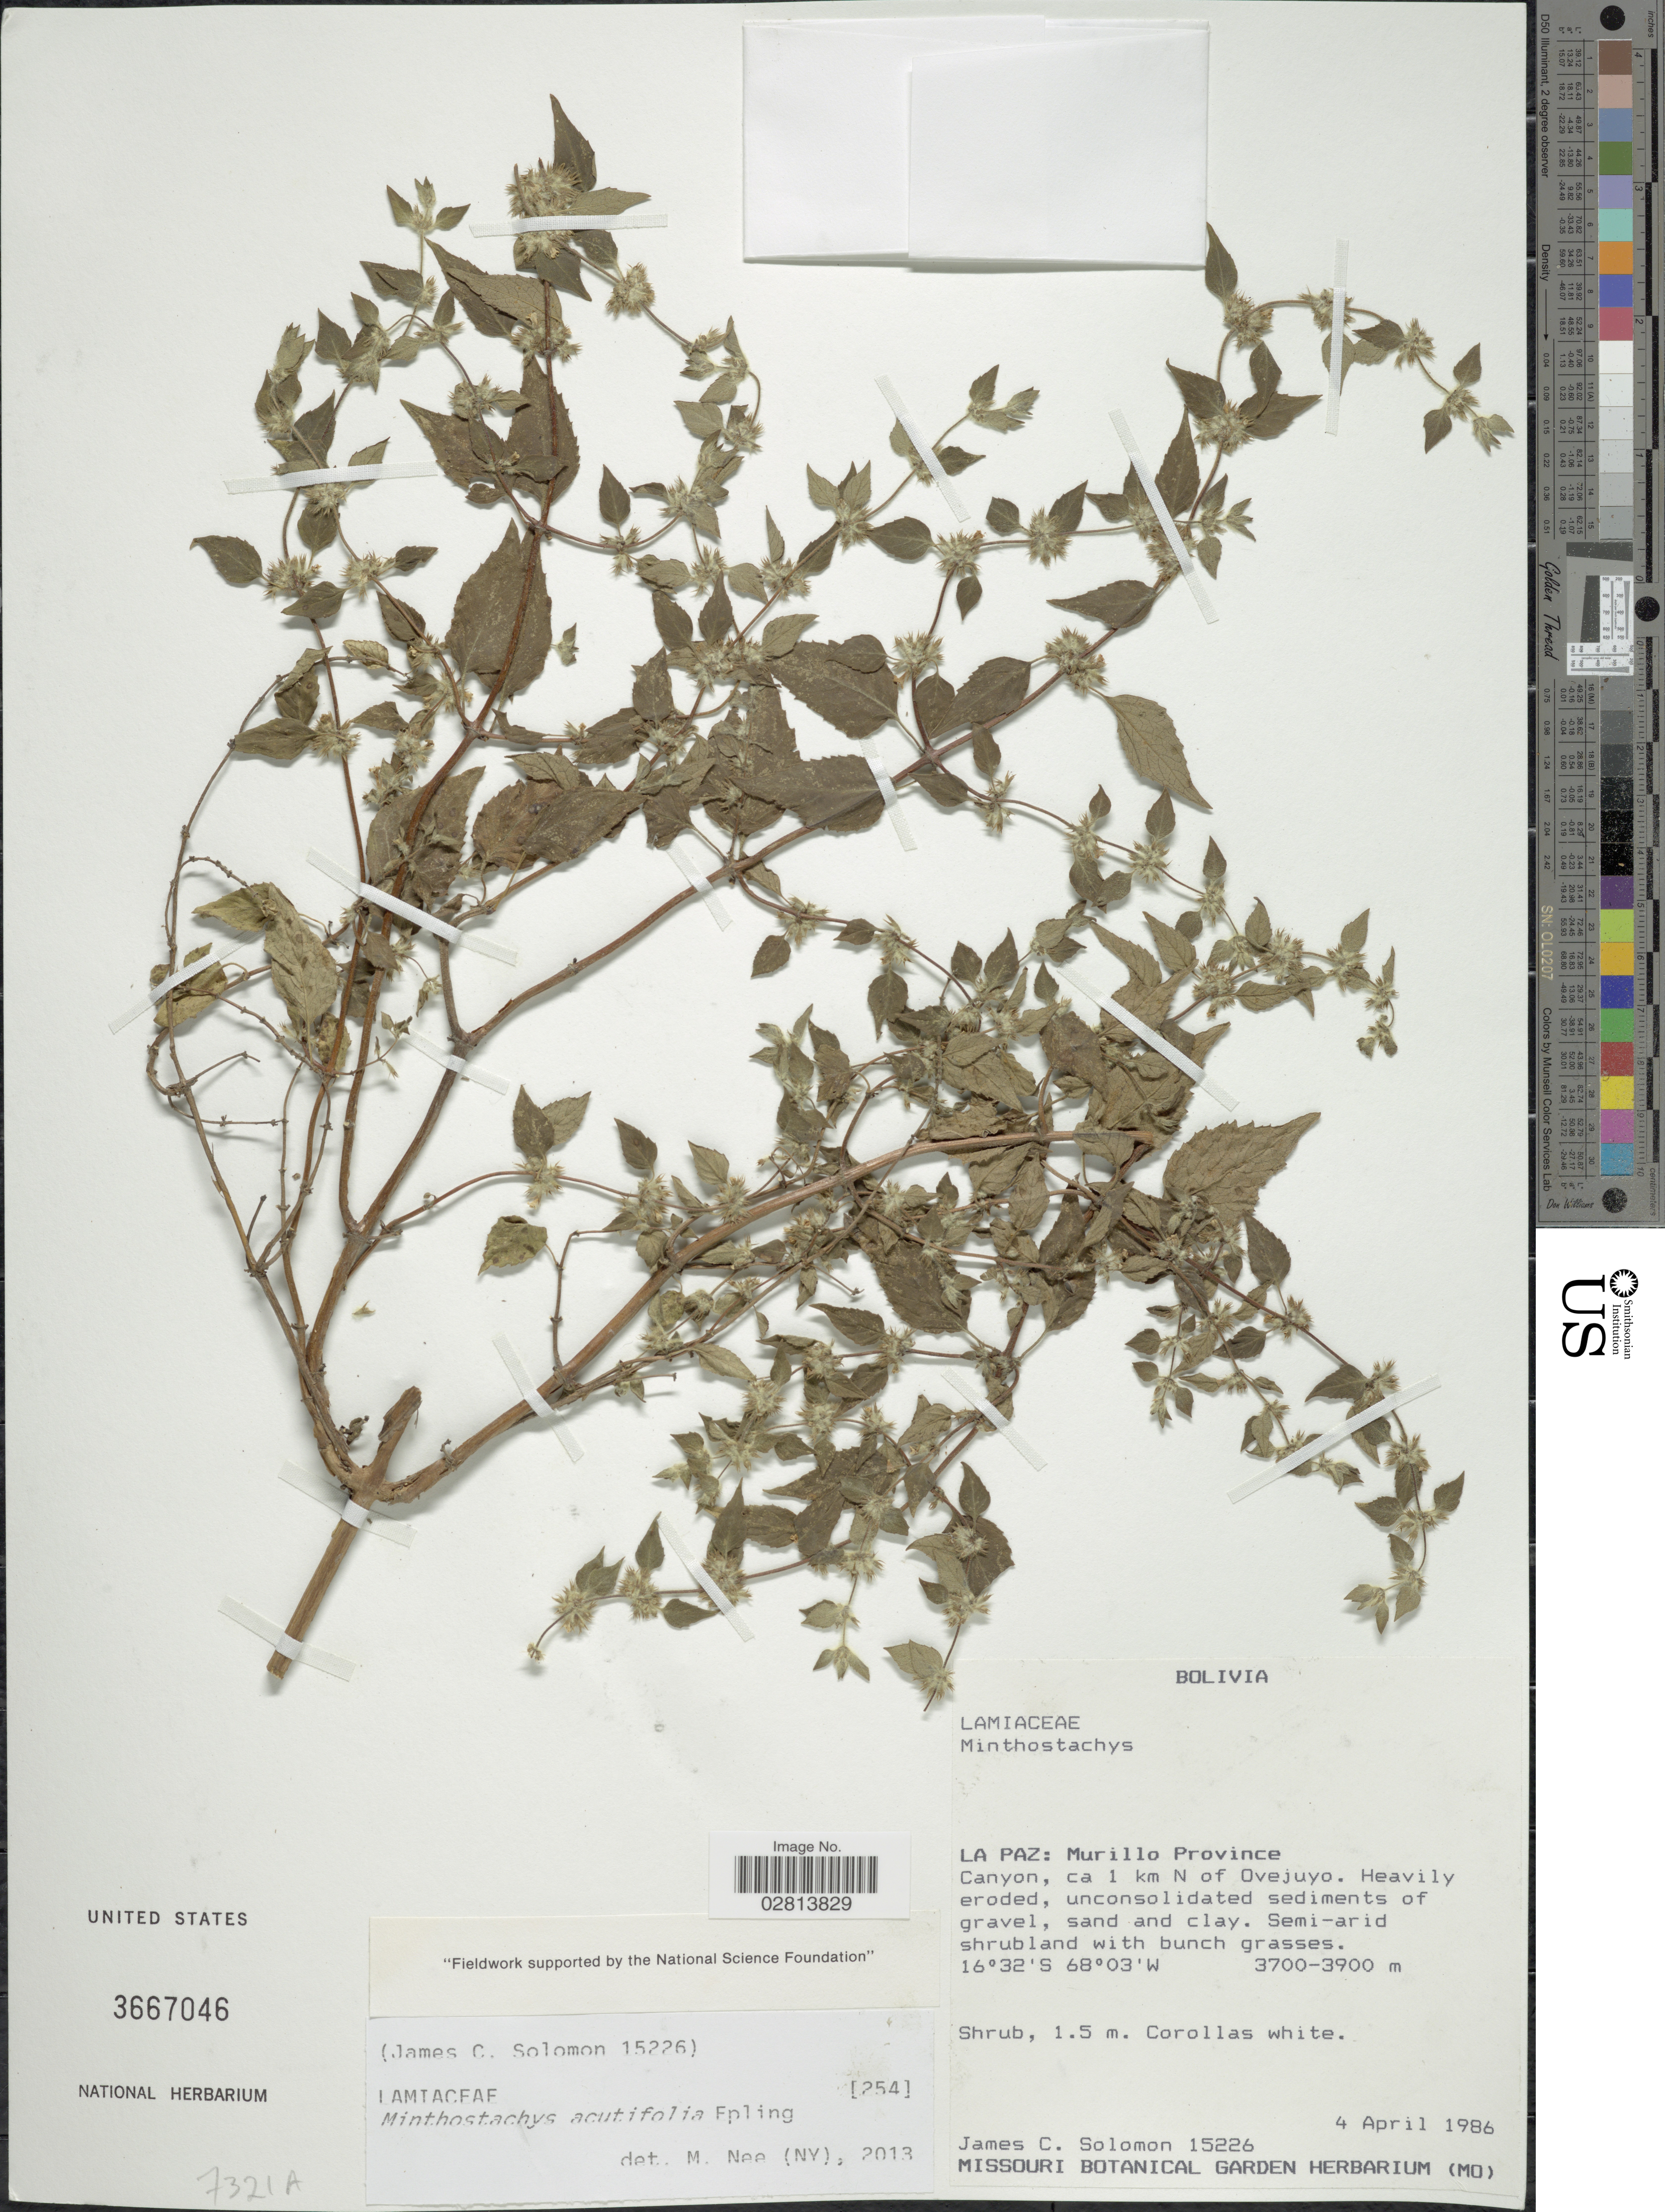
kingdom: Plantae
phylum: Tracheophyta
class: Magnoliopsida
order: Lamiales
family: Lamiaceae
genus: Minthostachys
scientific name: Minthostachys acutifolia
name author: Epling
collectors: J. C. Solomon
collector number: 15226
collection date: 1986-04-04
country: Bolivia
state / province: La Paz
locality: Murillo Province, Canyon, ca 1 km N of Ovejuyo.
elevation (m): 3700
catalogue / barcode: US 3667046